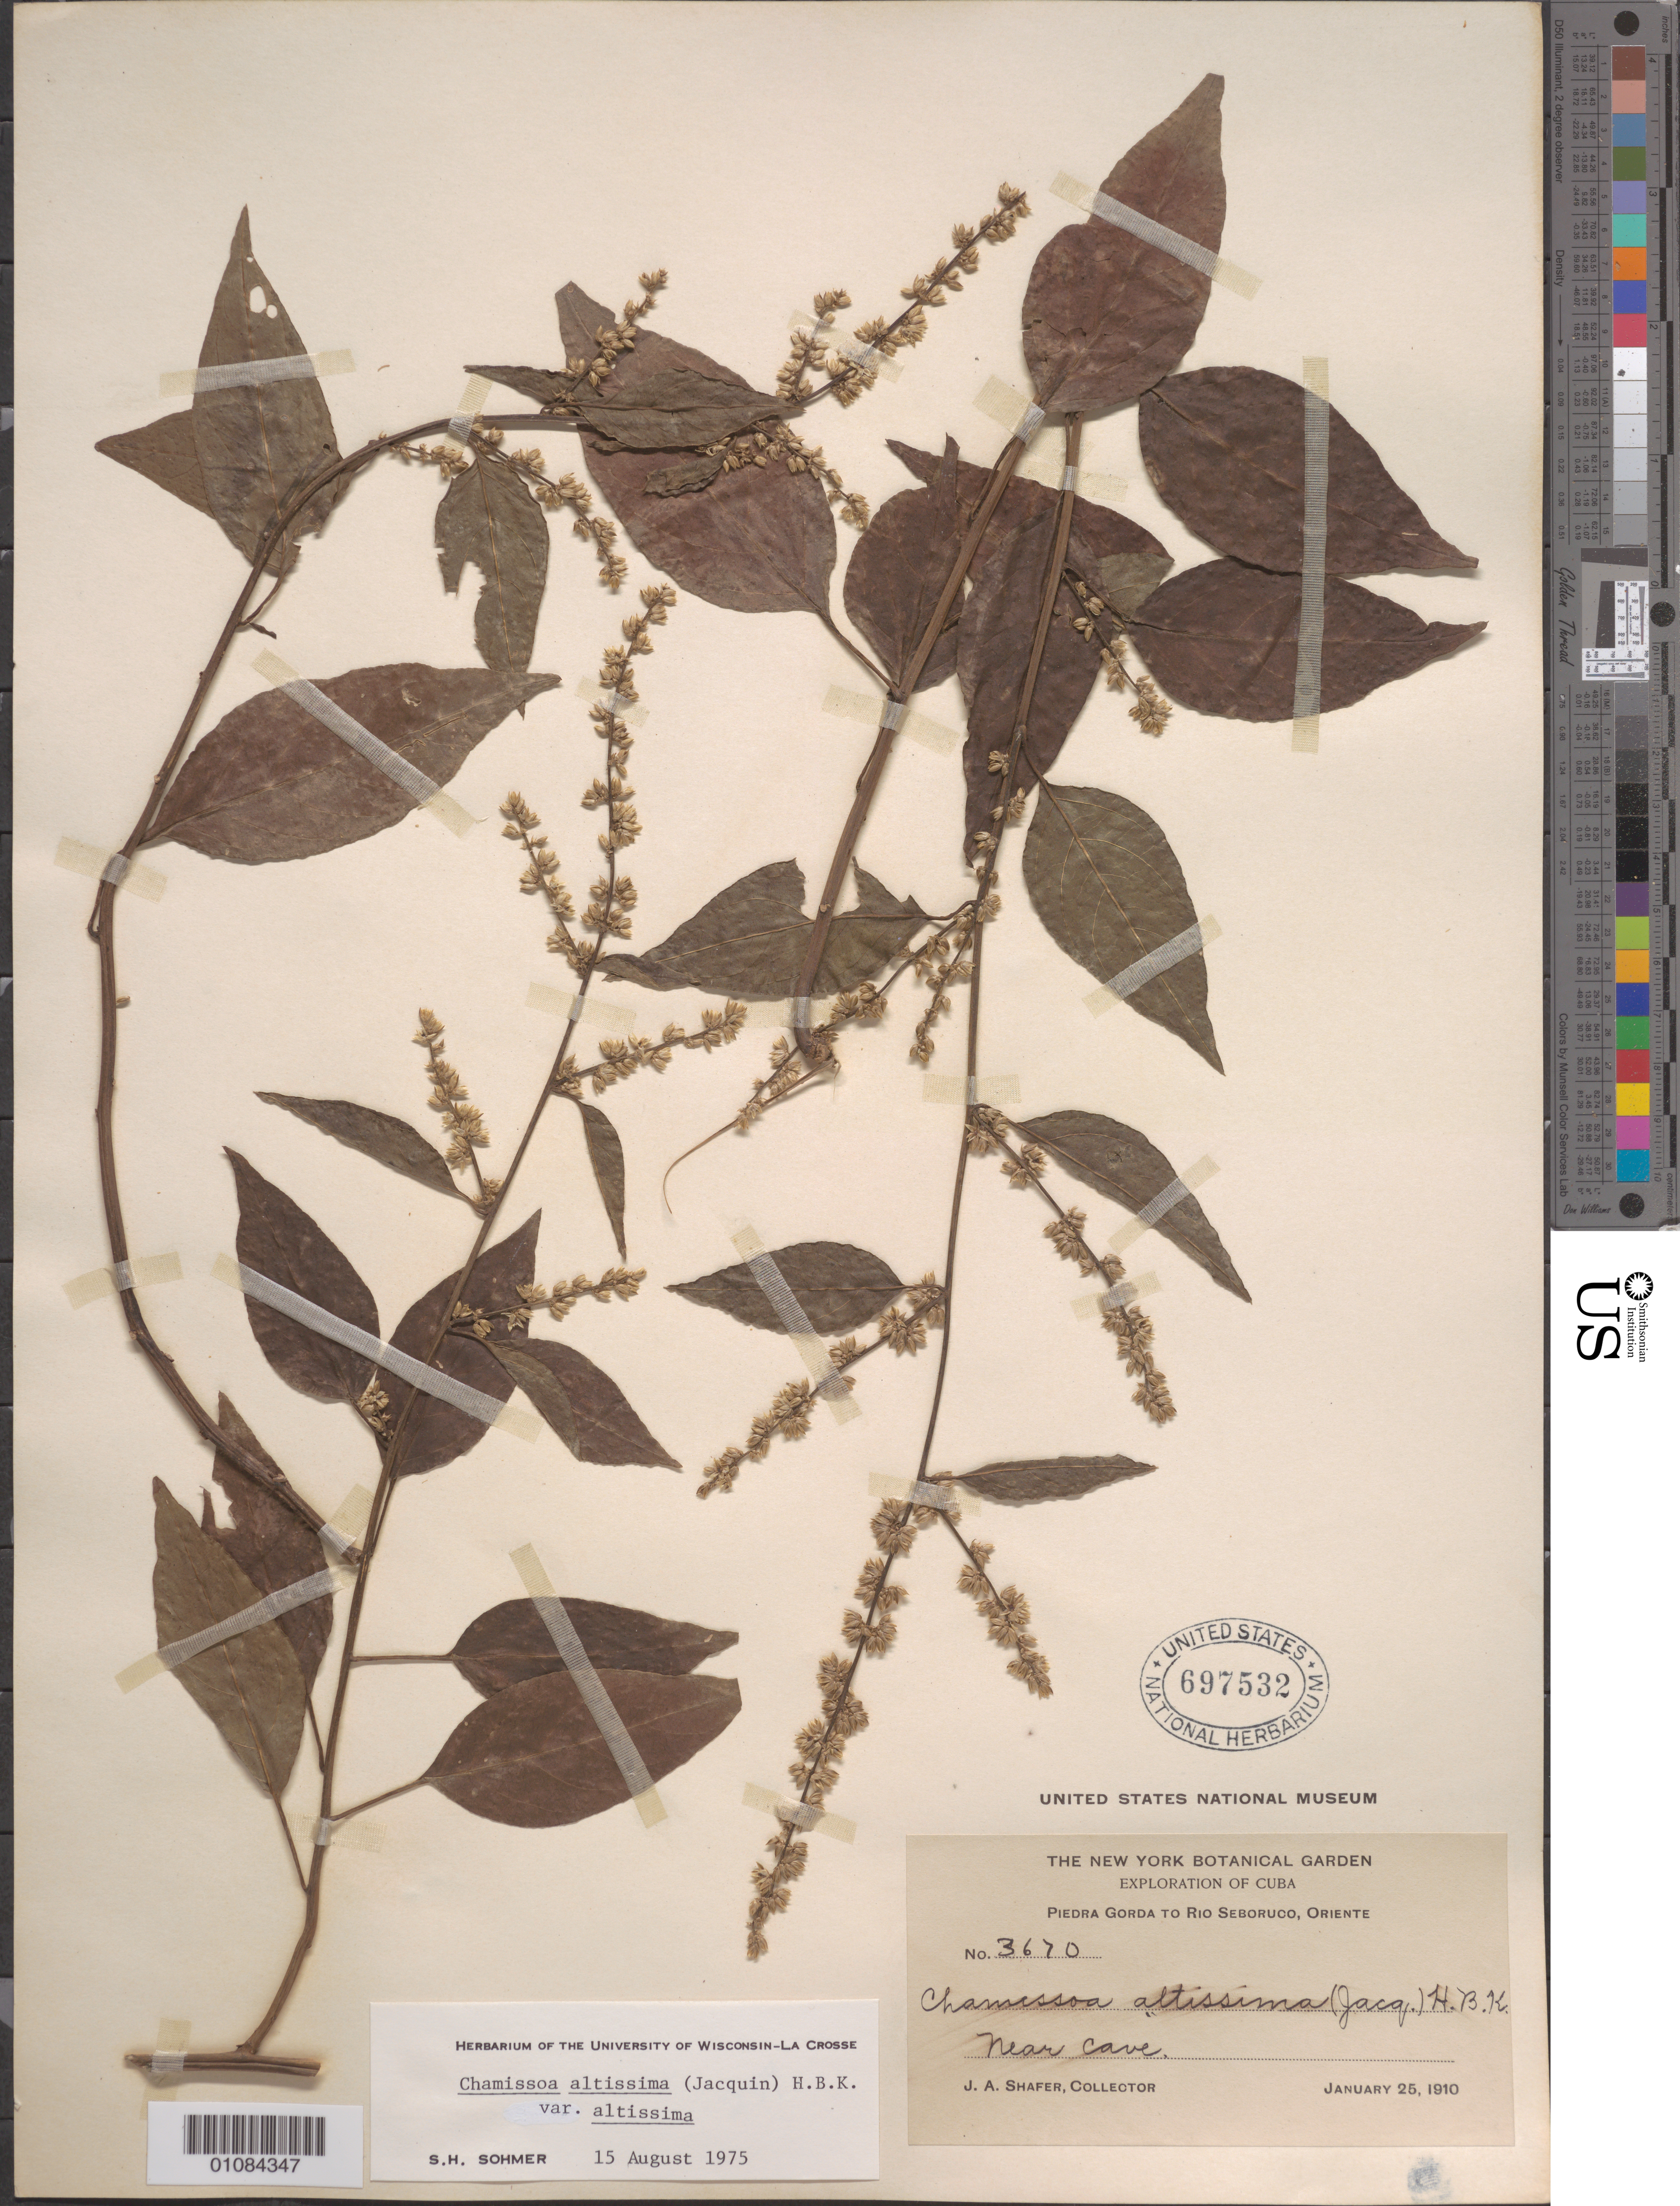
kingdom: Plantae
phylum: Tracheophyta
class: Magnoliopsida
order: Caryophyllales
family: Amaranthaceae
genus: Chamissoa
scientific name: Chamissoa altissima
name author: (Jacq.) Kunth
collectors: J. A. Shafer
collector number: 3670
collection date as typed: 25 Jan 1910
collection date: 1910-01-25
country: Cuba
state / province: Oriente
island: Cuba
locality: Oriente, Piedra Gorda to Rio Seboruco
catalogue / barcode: US 697532